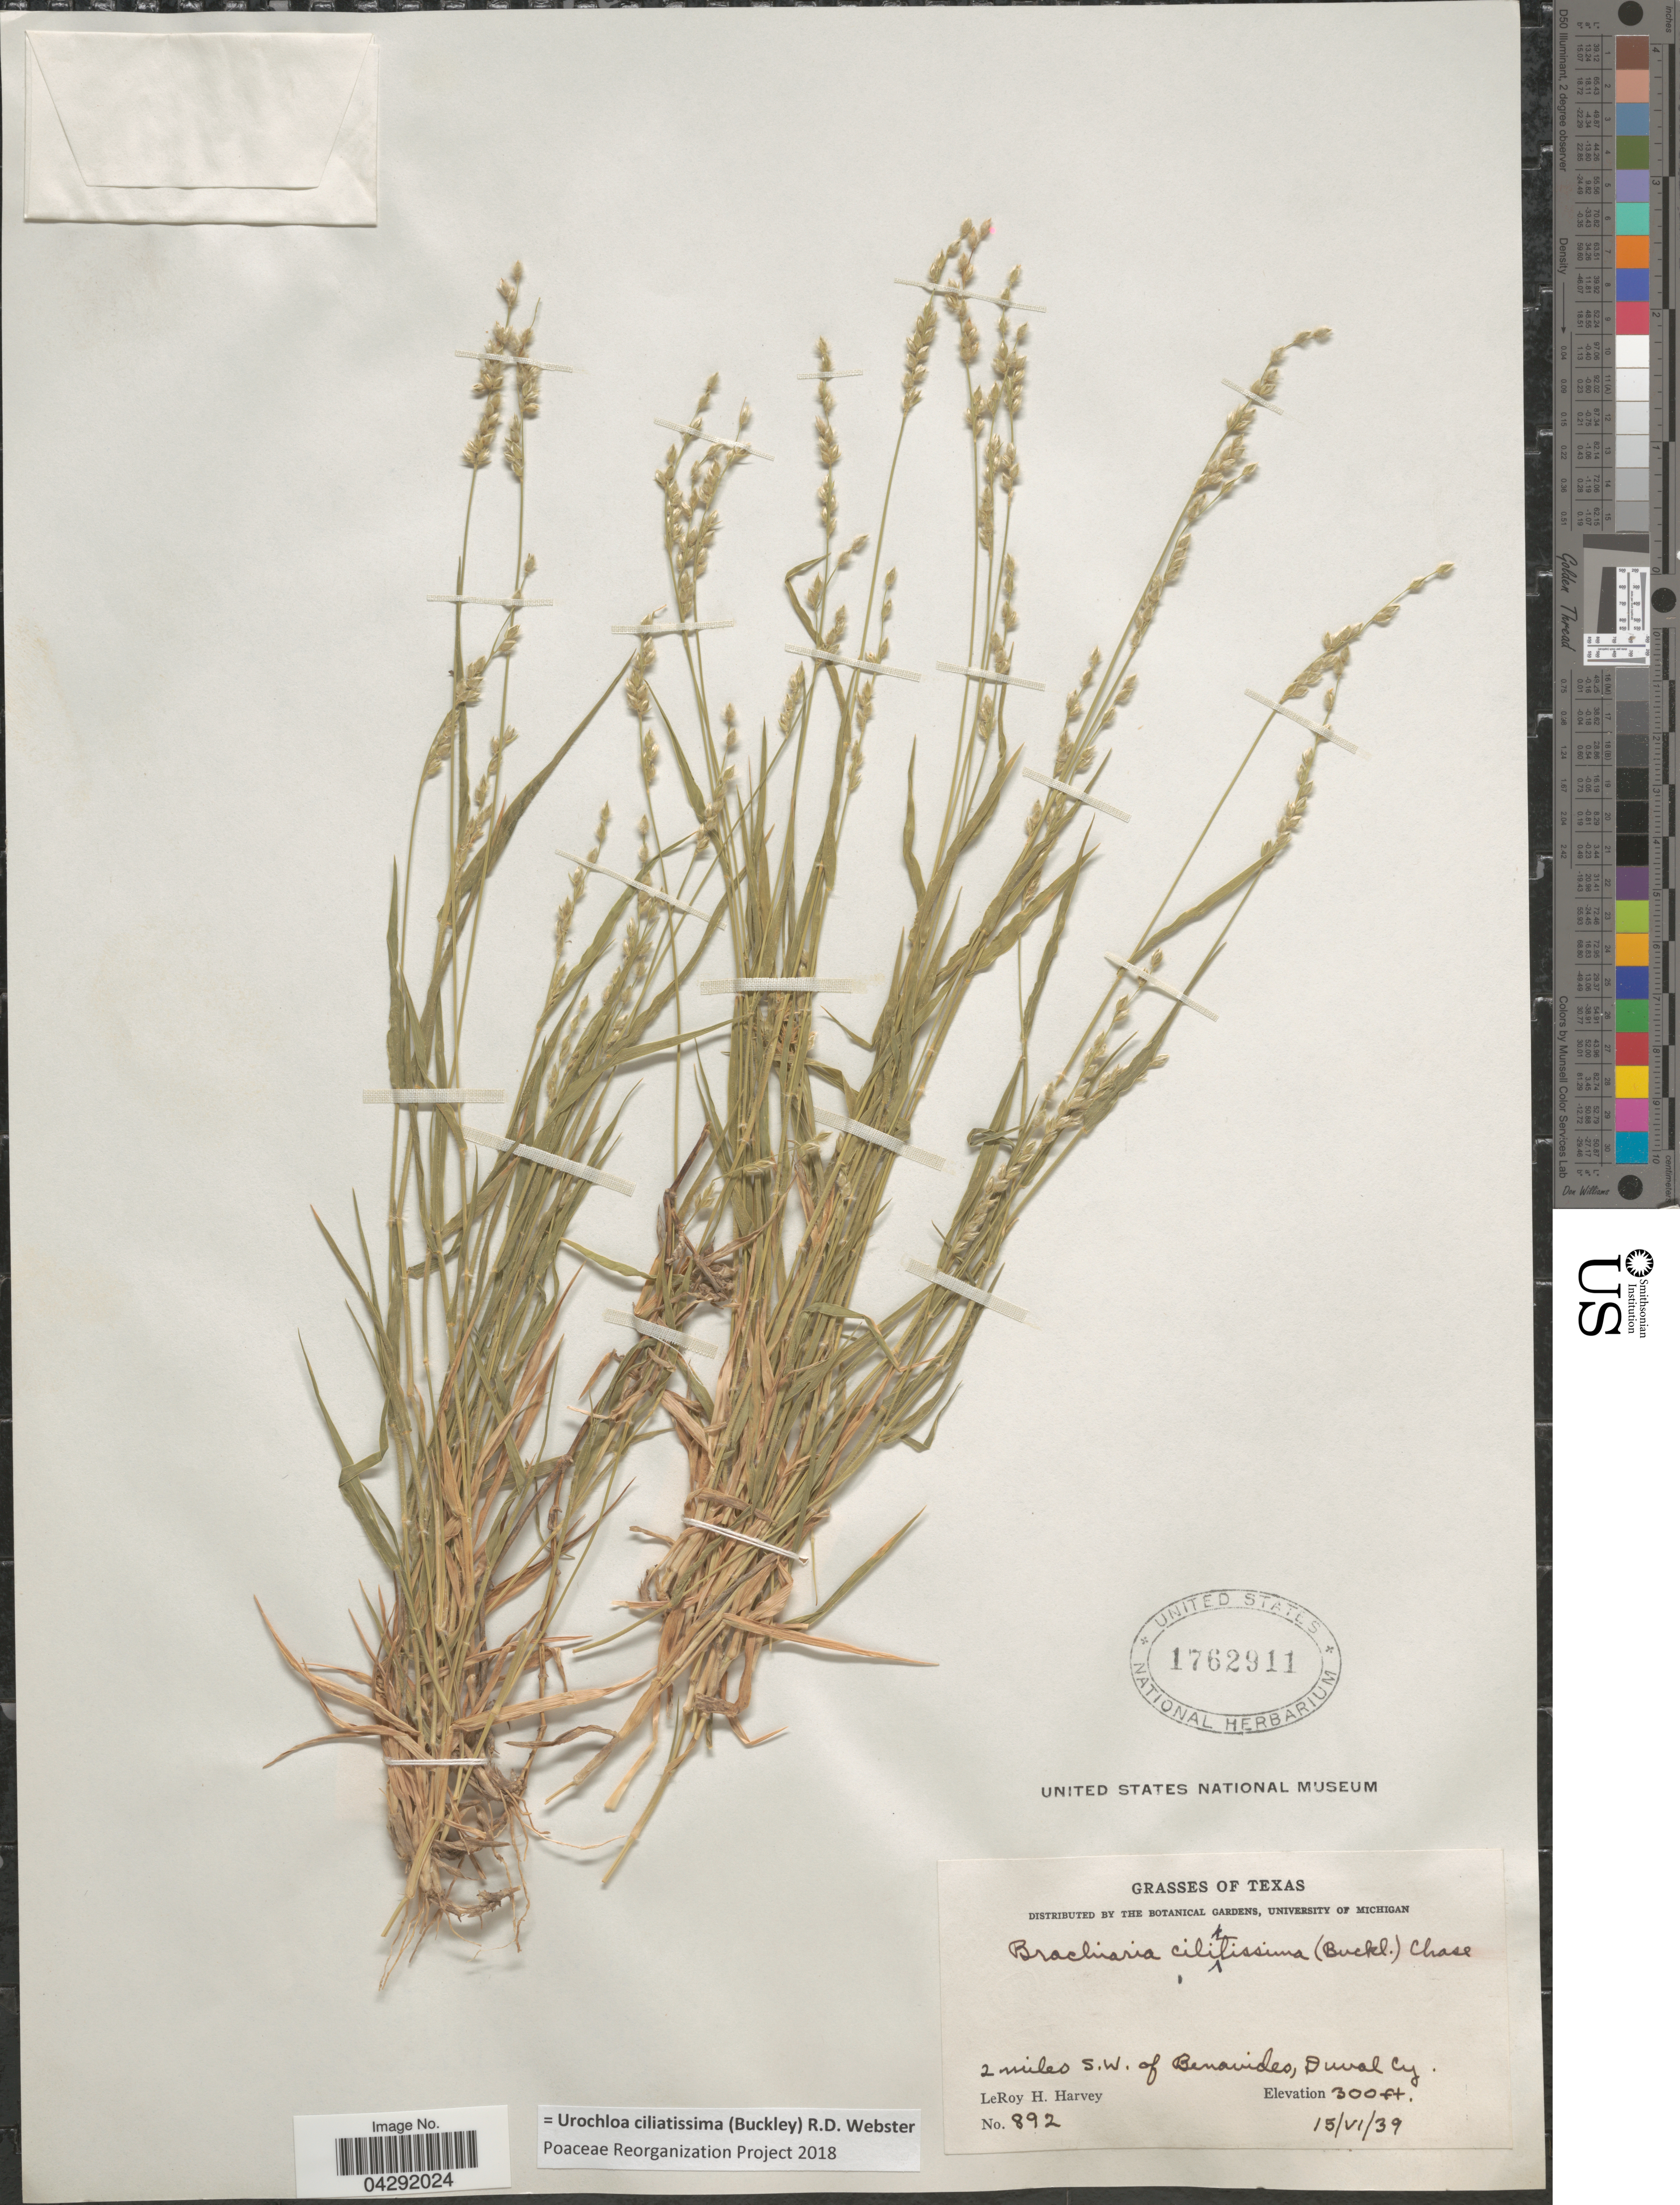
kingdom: Plantae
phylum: Tracheophyta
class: Liliopsida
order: Poales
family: Poaceae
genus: Urochloa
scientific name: Urochloa ciliatissima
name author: (Buckley) R.D. Webster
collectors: L. H. Harvey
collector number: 892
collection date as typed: Transcribed d/m/y: 15/6/39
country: United States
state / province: Texas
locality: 2 miles S.W. of Benavides, Duval Cy.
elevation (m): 91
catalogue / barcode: US 1762911